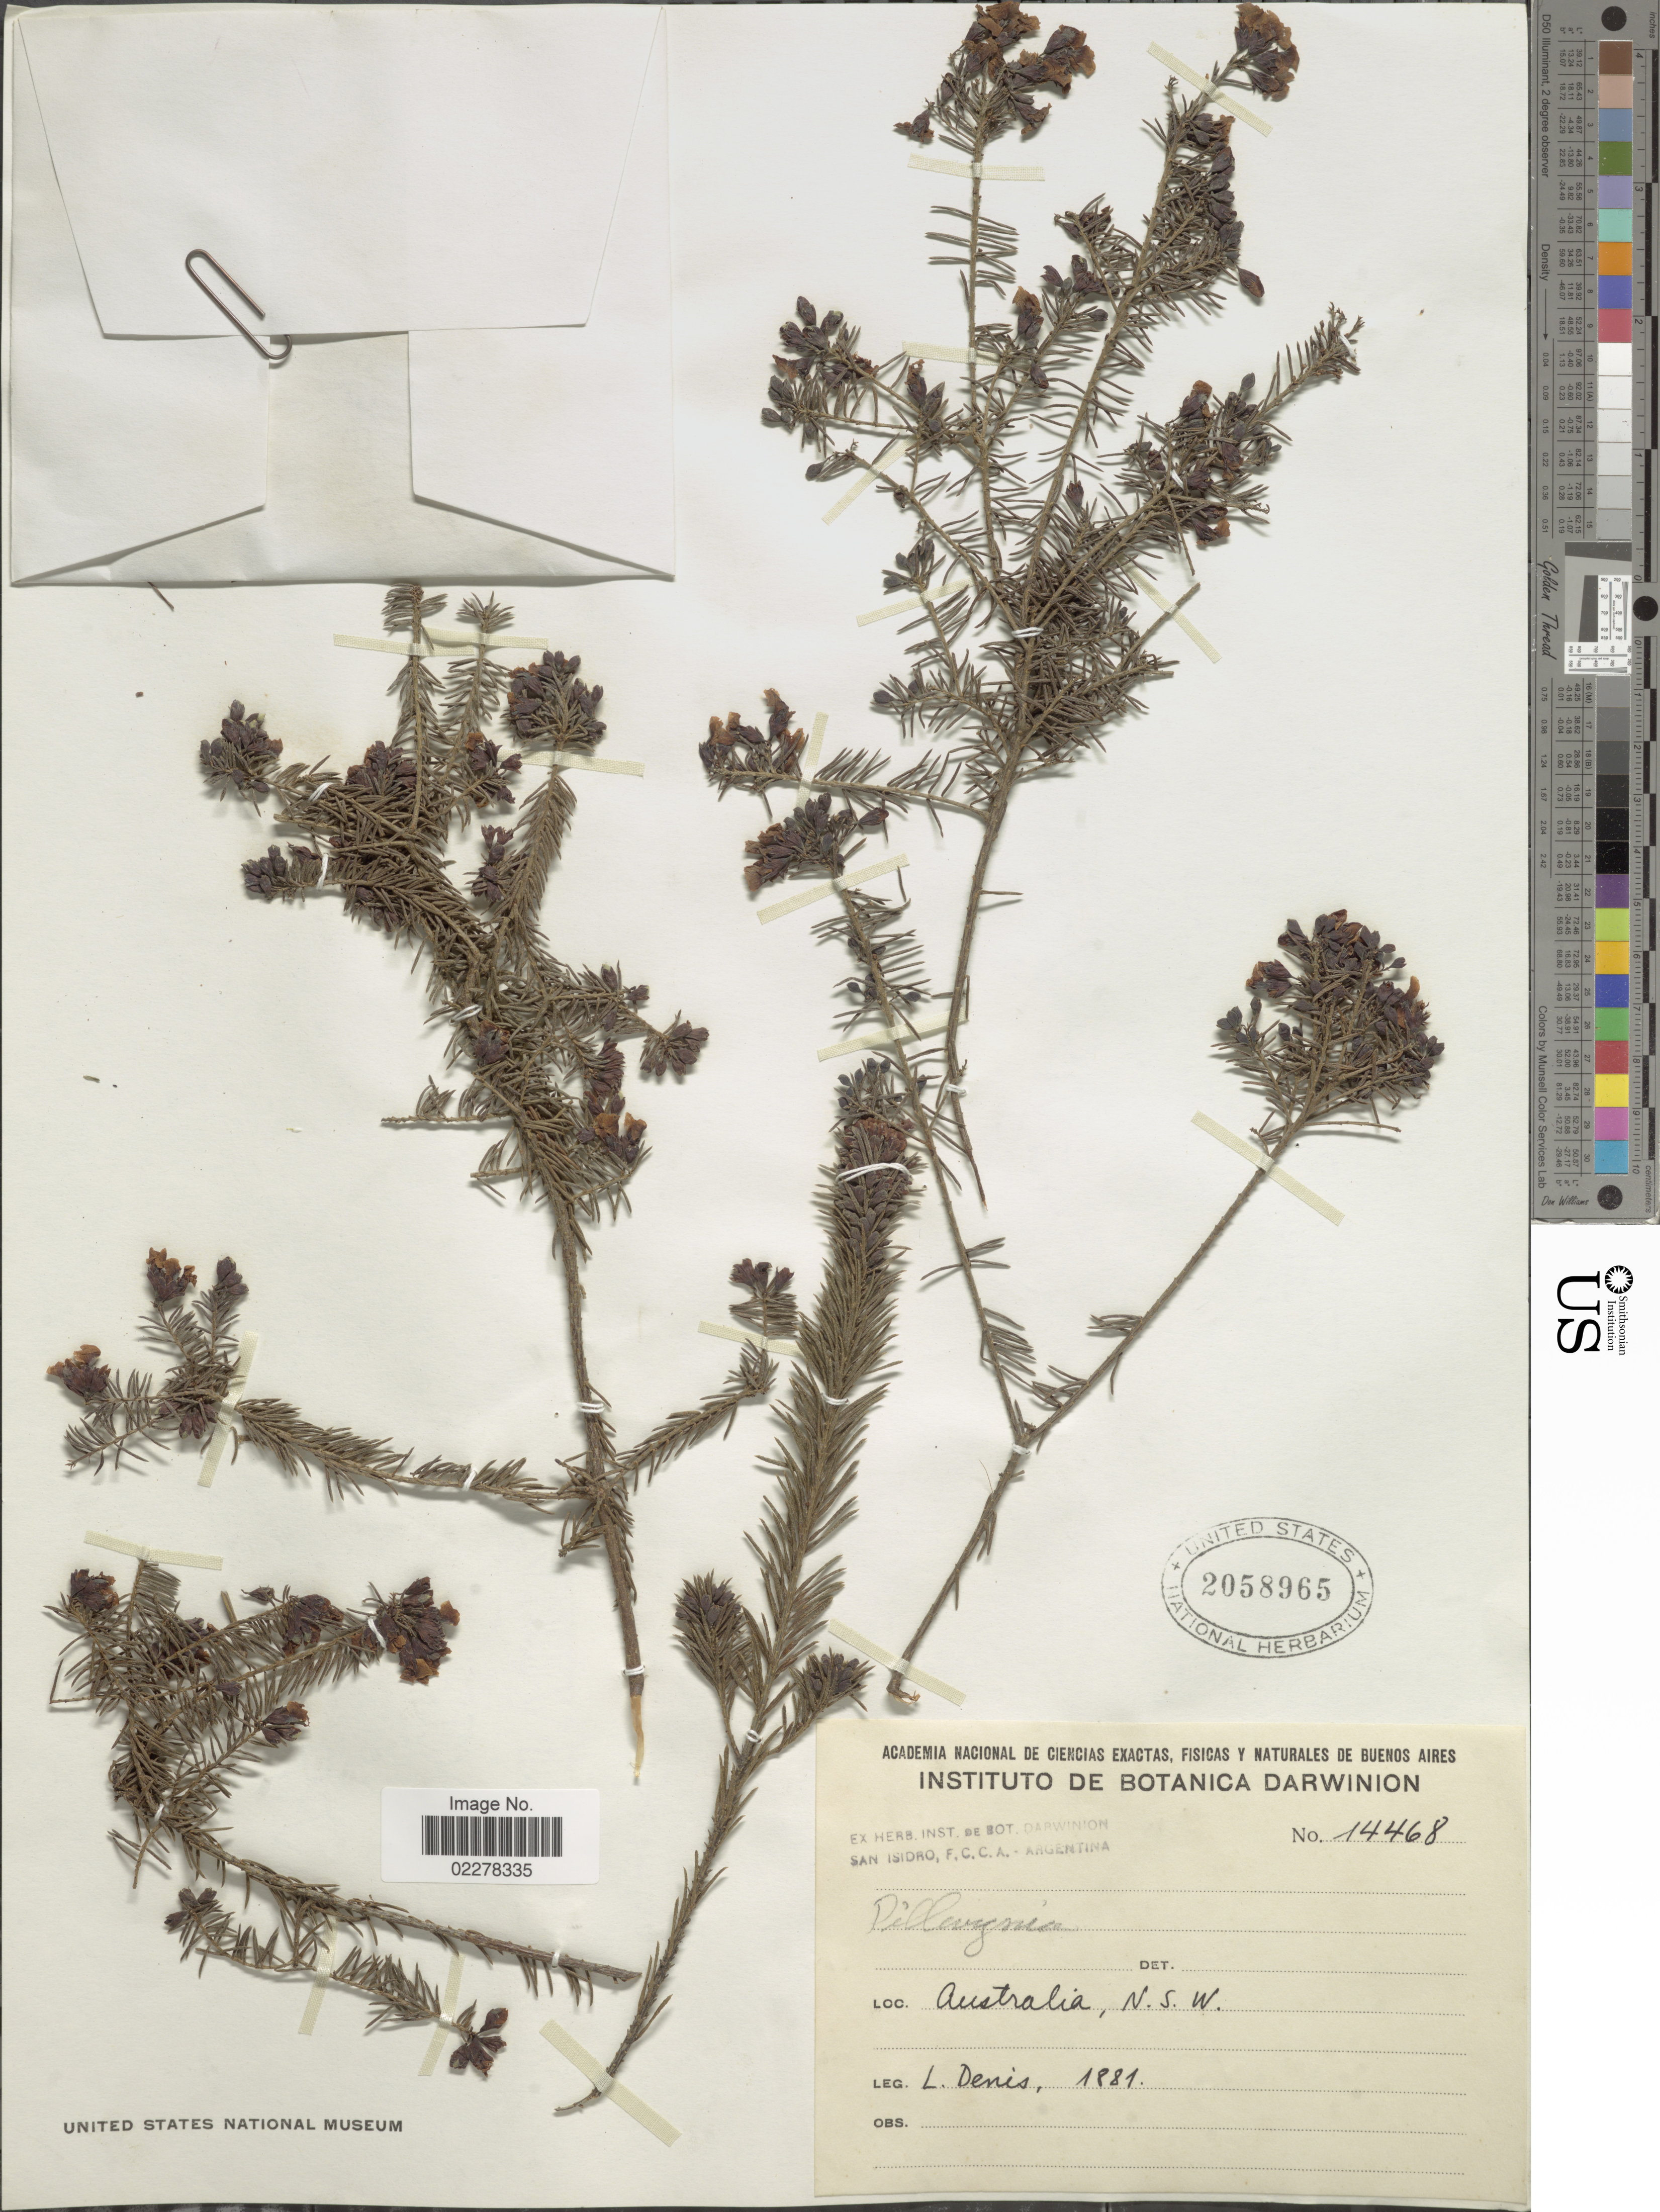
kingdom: Plantae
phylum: Tracheophyta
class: Magnoliopsida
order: Fabales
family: Fabaceae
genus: Dillwynia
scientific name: Dillwynia sp.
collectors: L. Denis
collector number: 14468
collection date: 1881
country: Australia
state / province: New South Wales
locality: N.S.W.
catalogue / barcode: US 2058965